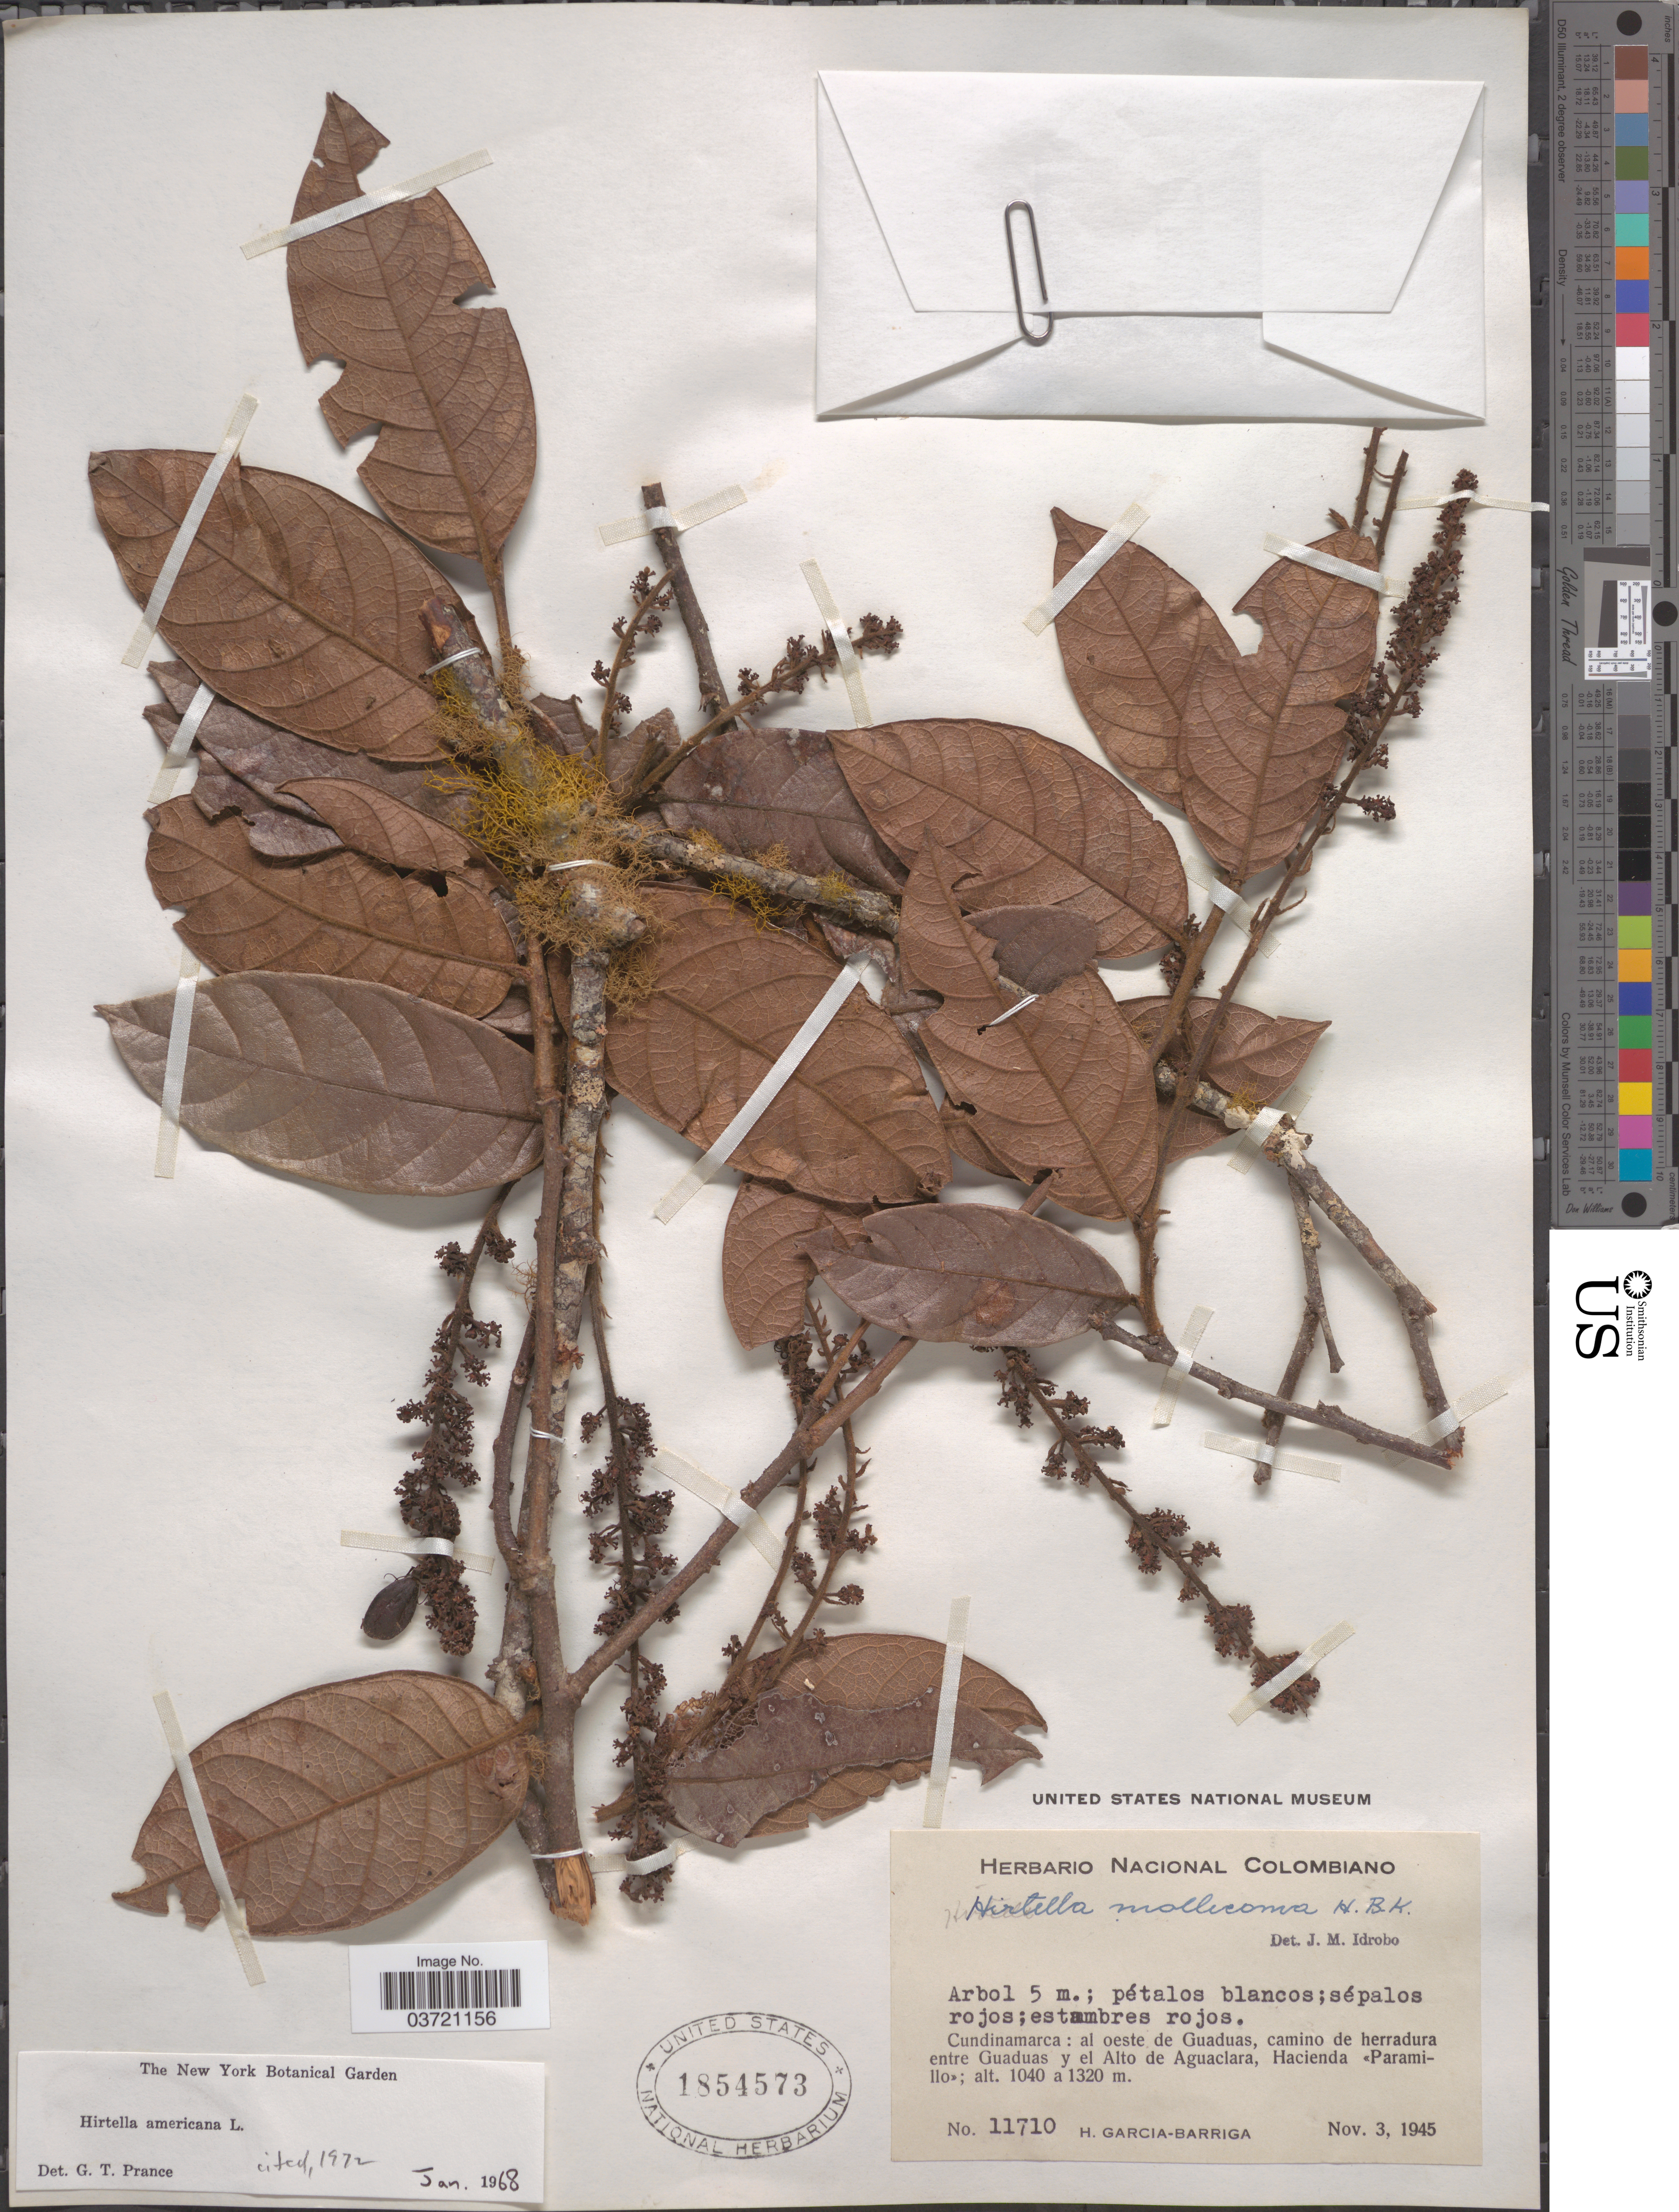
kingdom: Plantae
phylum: Tracheophyta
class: Magnoliopsida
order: Malpighiales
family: Chrysobalanaceae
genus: Hirtella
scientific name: Hirtella americana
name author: L.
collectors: H. García Barriga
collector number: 11710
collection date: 1945-11-03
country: Colombia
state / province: Cundinamarca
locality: Al oeste de Guaduas, camino de herradura entre Guaduas Y el Alto de Aguaclara, Hacienda «Paramillo».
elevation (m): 1040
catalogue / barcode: US 1854573